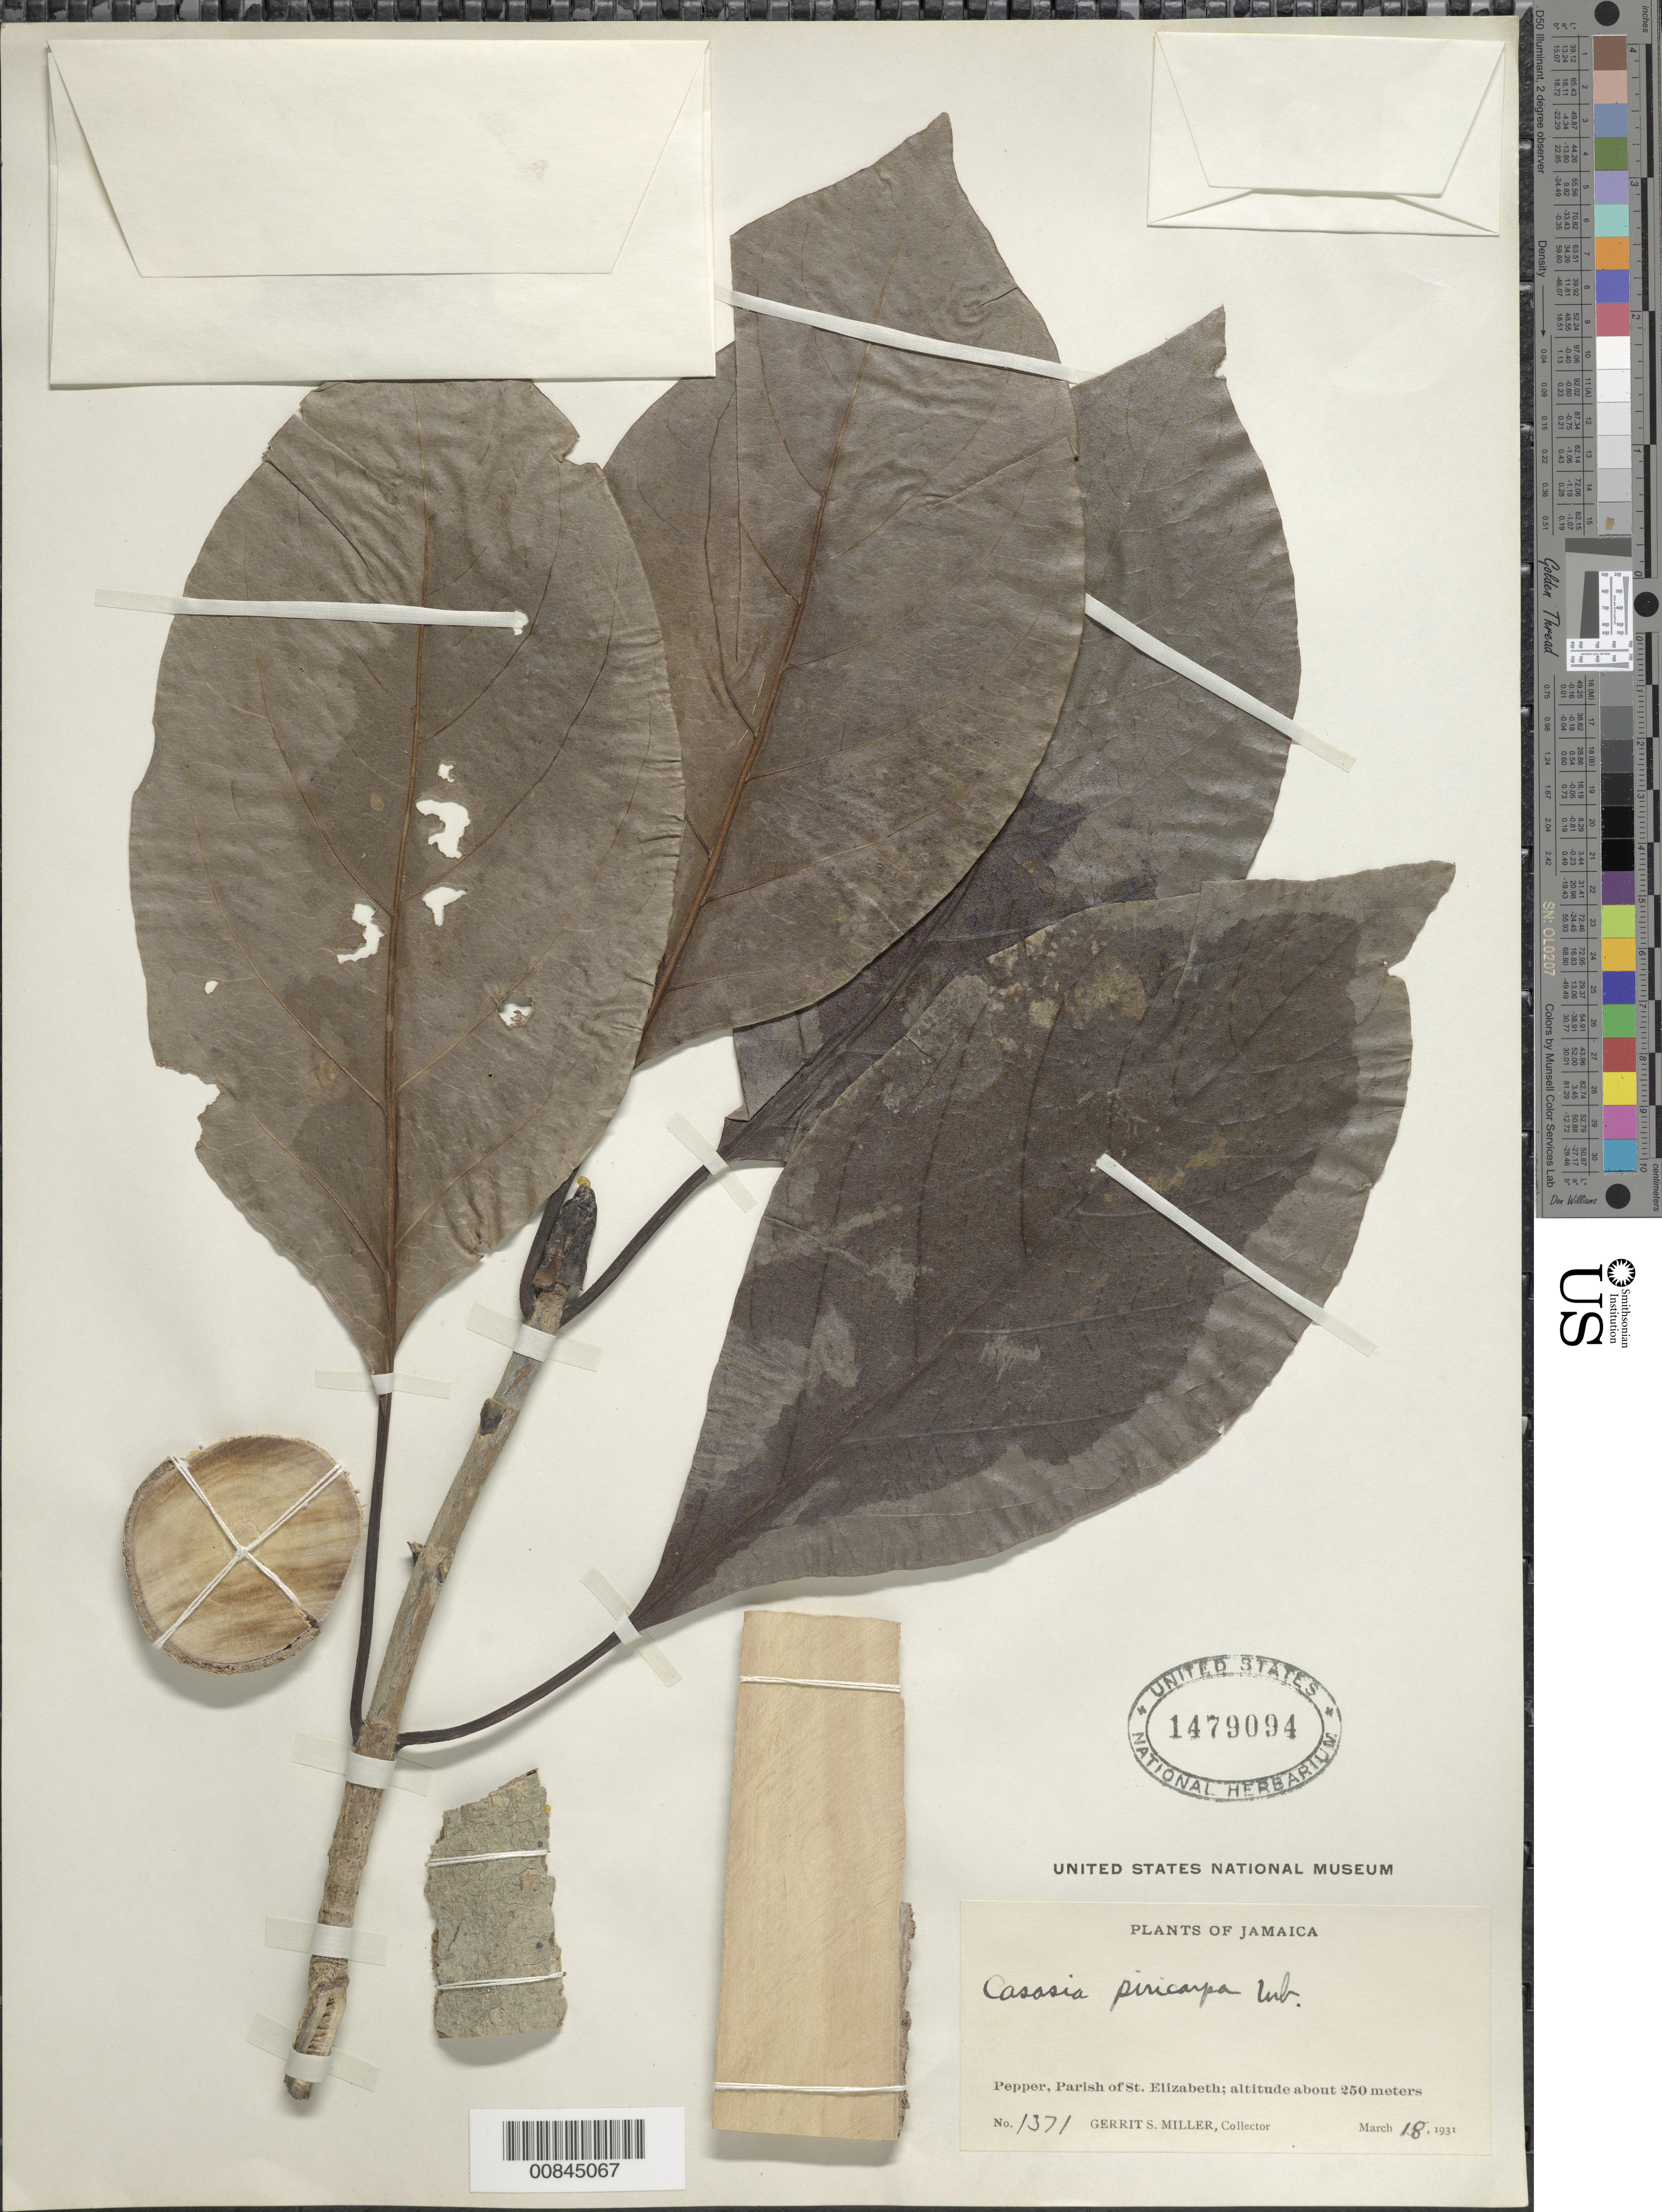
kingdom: Plantae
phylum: Tracheophyta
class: Magnoliopsida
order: Gentianales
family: Rubiaceae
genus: Casasia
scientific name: Casasia longipes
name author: Urb.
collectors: G. S. Miller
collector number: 1371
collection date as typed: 18 Mar 1931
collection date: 1931-03-18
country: Jamaica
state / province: Saint Elizabeth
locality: Pepper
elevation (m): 250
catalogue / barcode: US 1479094